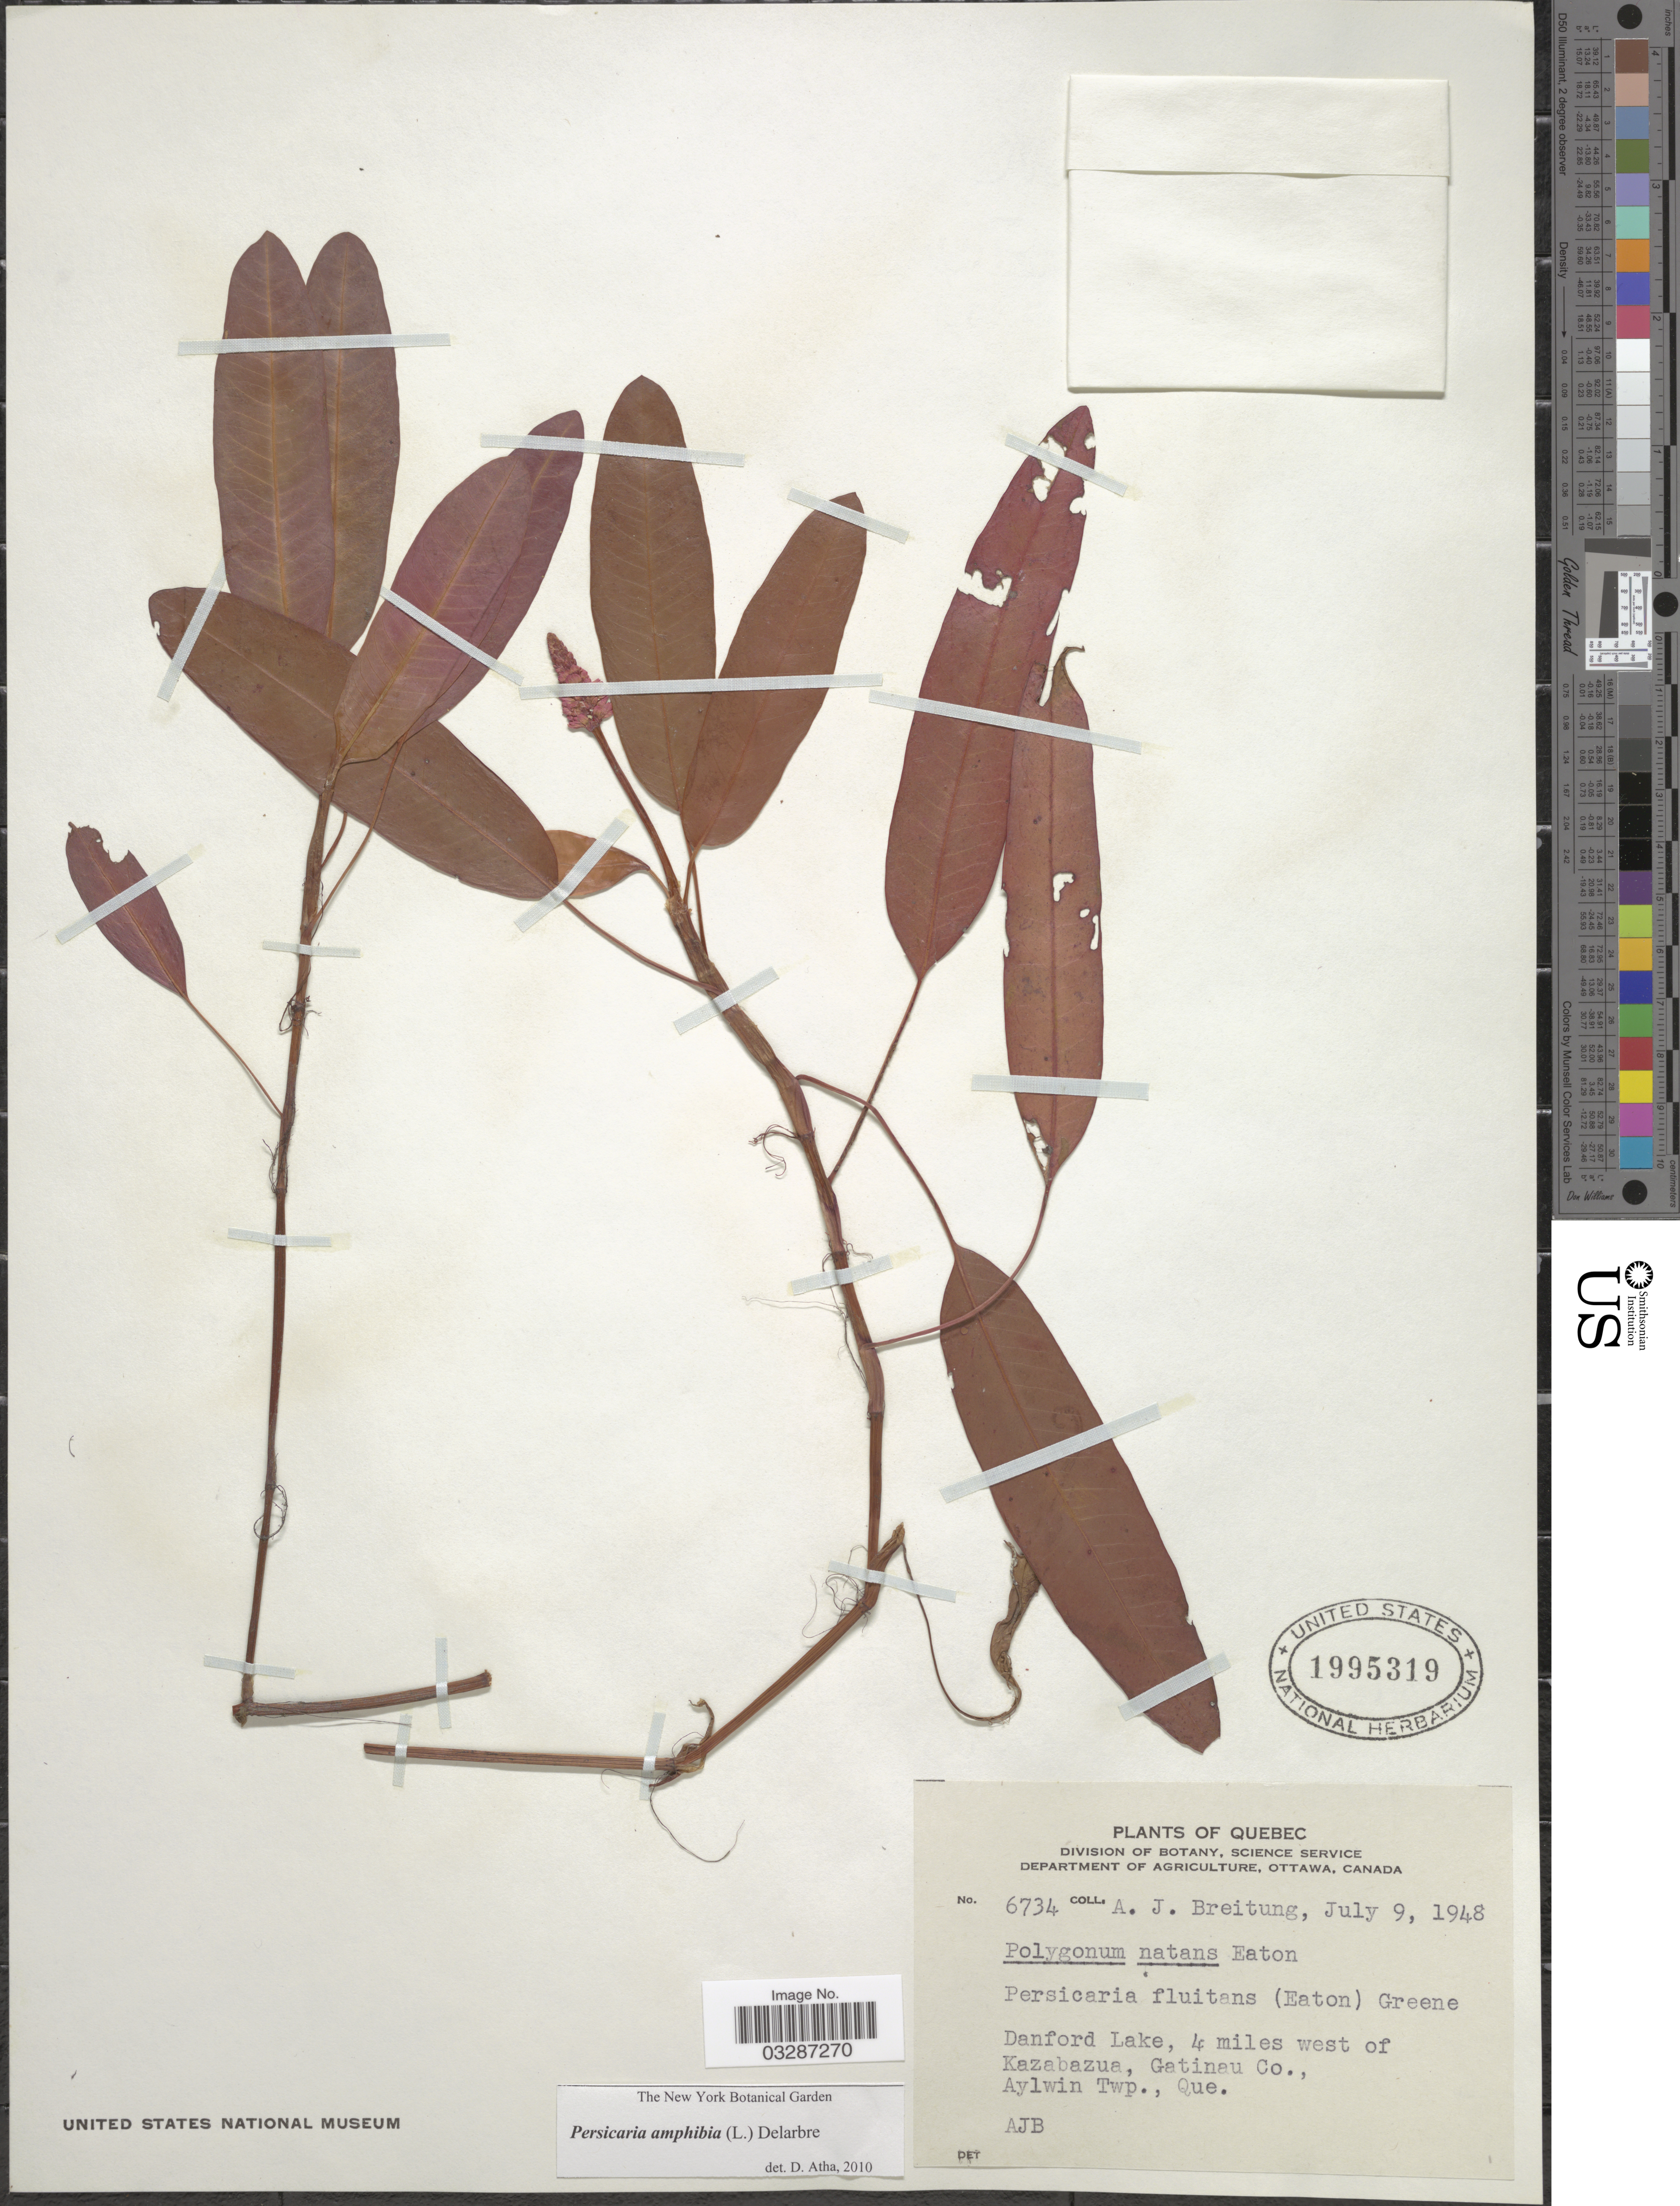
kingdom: Plantae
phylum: Tracheophyta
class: Magnoliopsida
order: Caryophyllales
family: Polygonaceae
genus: Persicaria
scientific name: Persicaria amphibia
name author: (L.) Delarbre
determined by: Atha, D. E.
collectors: A. Breitung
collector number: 6734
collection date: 1948-07-09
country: Canada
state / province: Quebec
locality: Danford Lake, 4 miles west of Kazabazua, Gatinau Co., Aylwin Twp.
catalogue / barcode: US 1995319